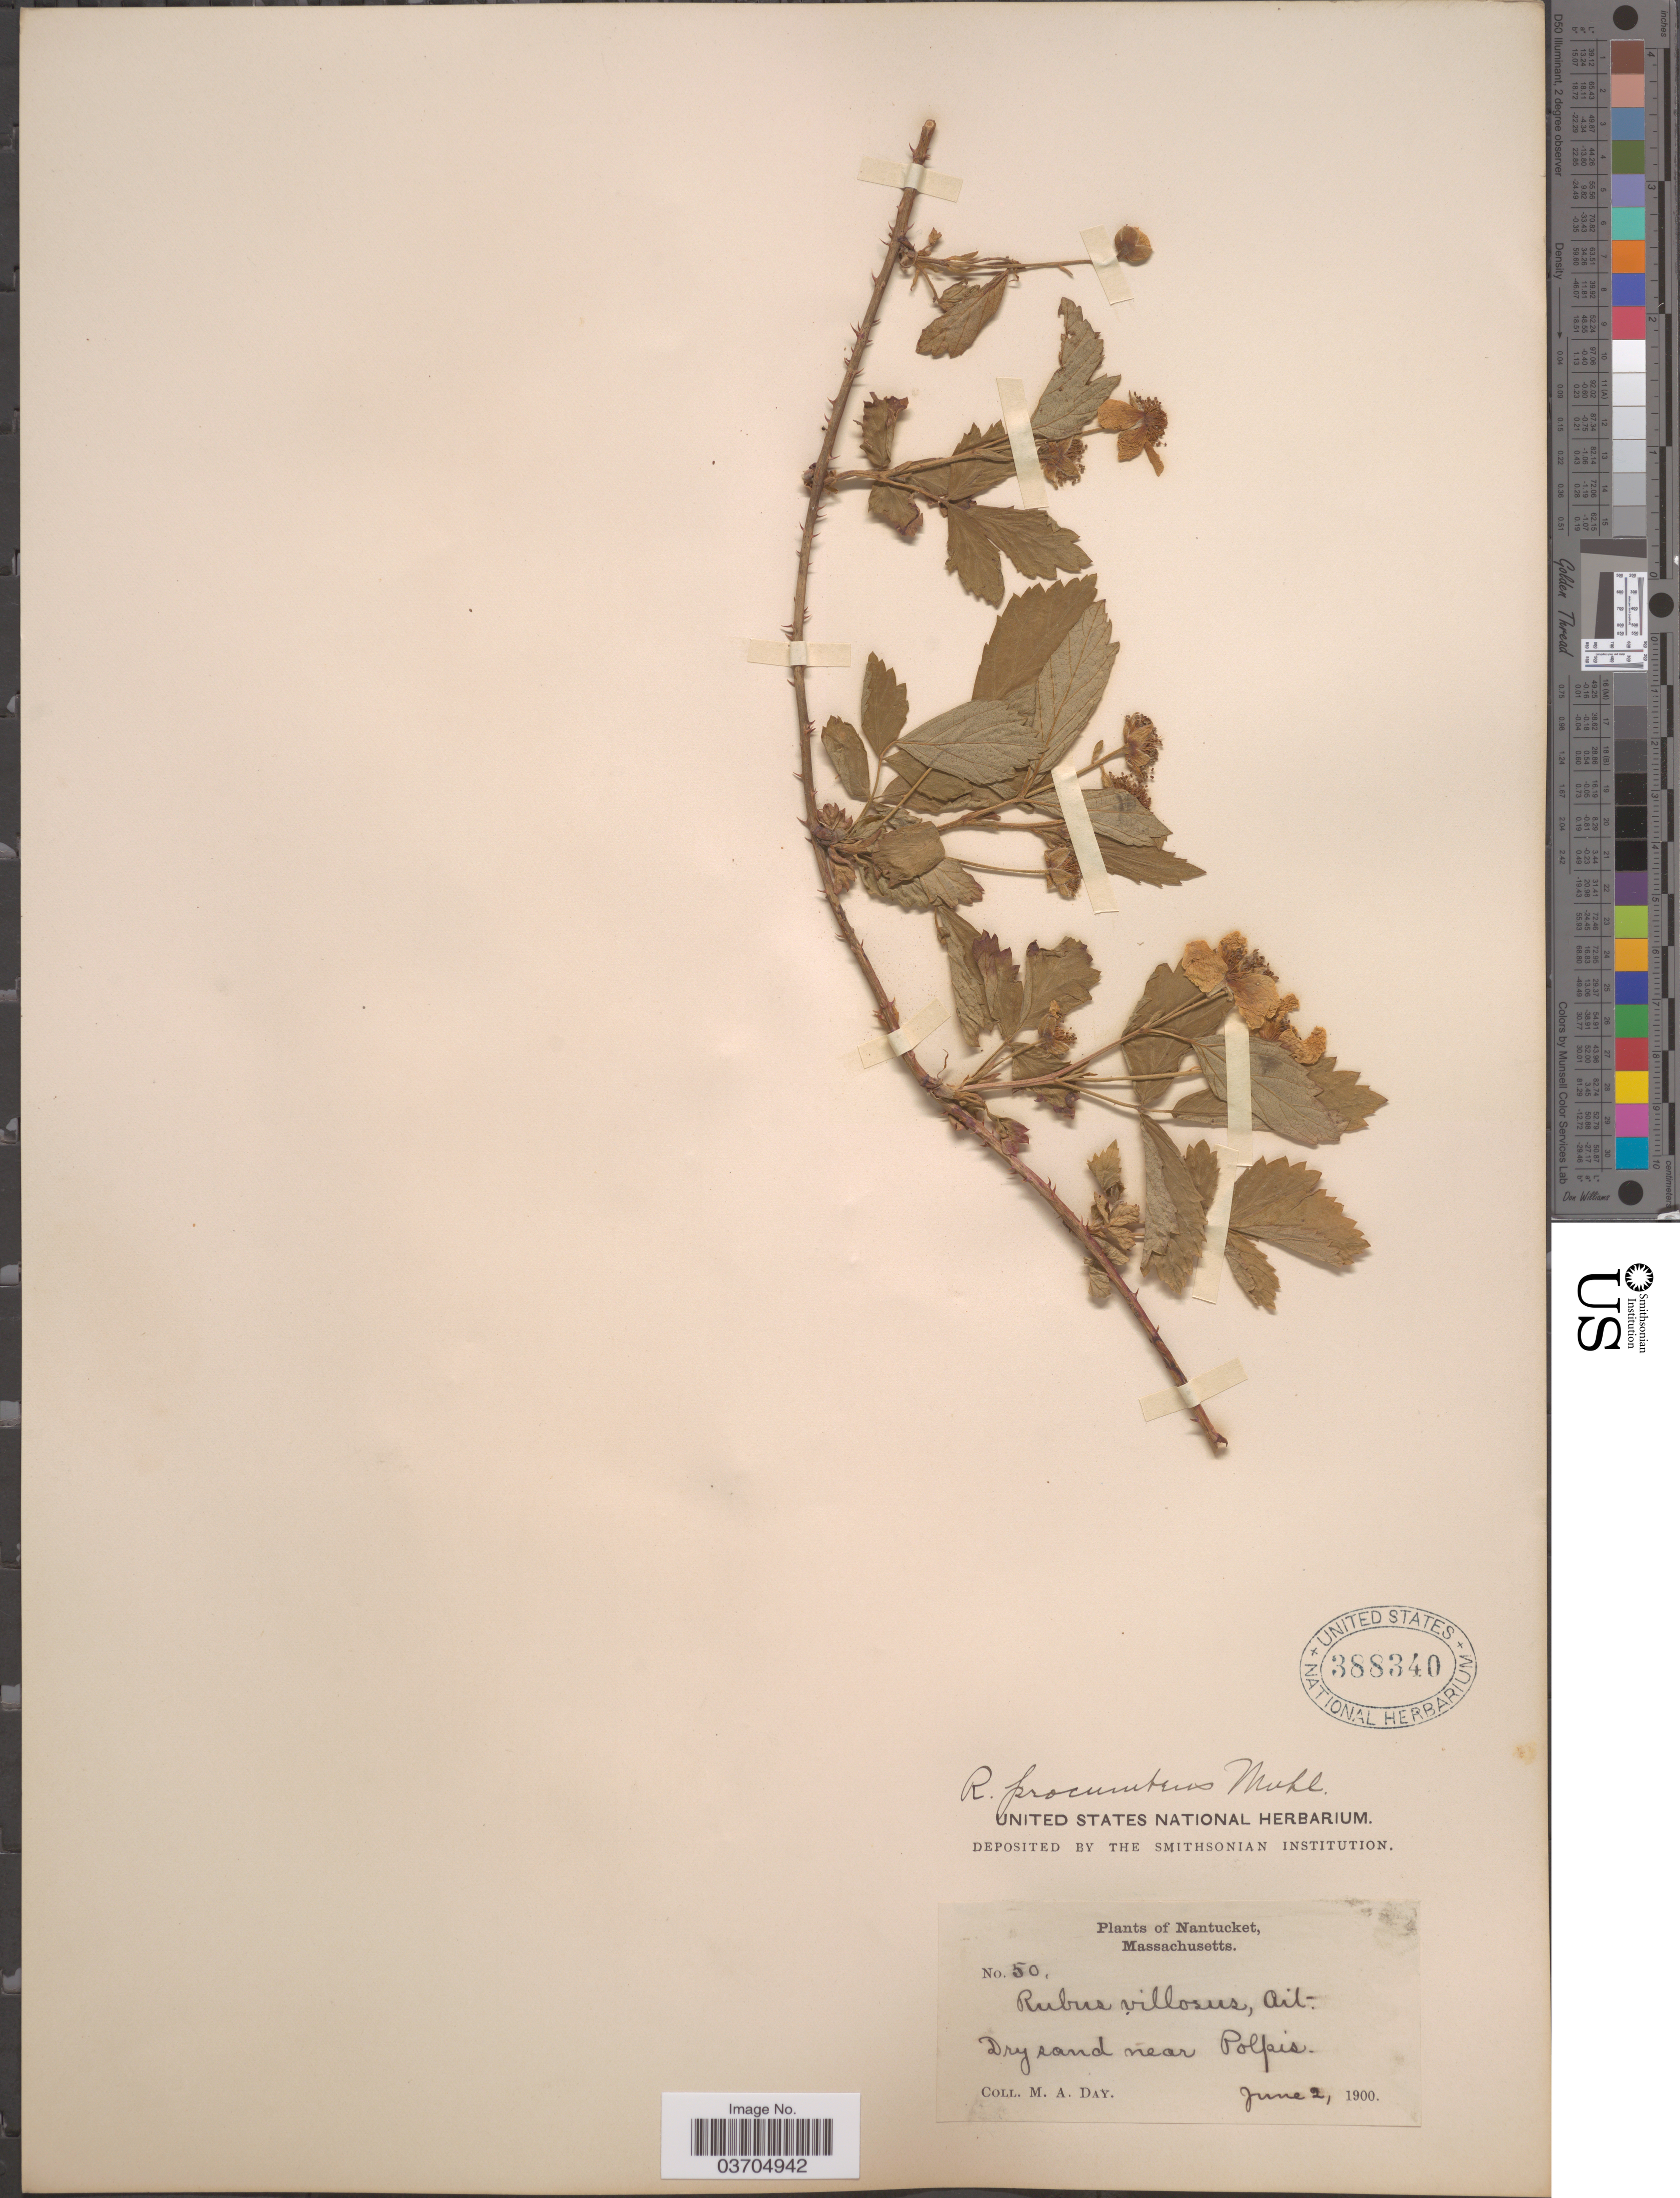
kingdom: Plantae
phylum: Tracheophyta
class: Magnoliopsida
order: Rosales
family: Rosaceae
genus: Rubus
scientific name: Rubus procumbens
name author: Muhl.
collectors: M. Day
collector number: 50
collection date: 1900-06-02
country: United States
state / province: Massachusetts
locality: Nantucket. Near Polpis.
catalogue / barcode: US 388340